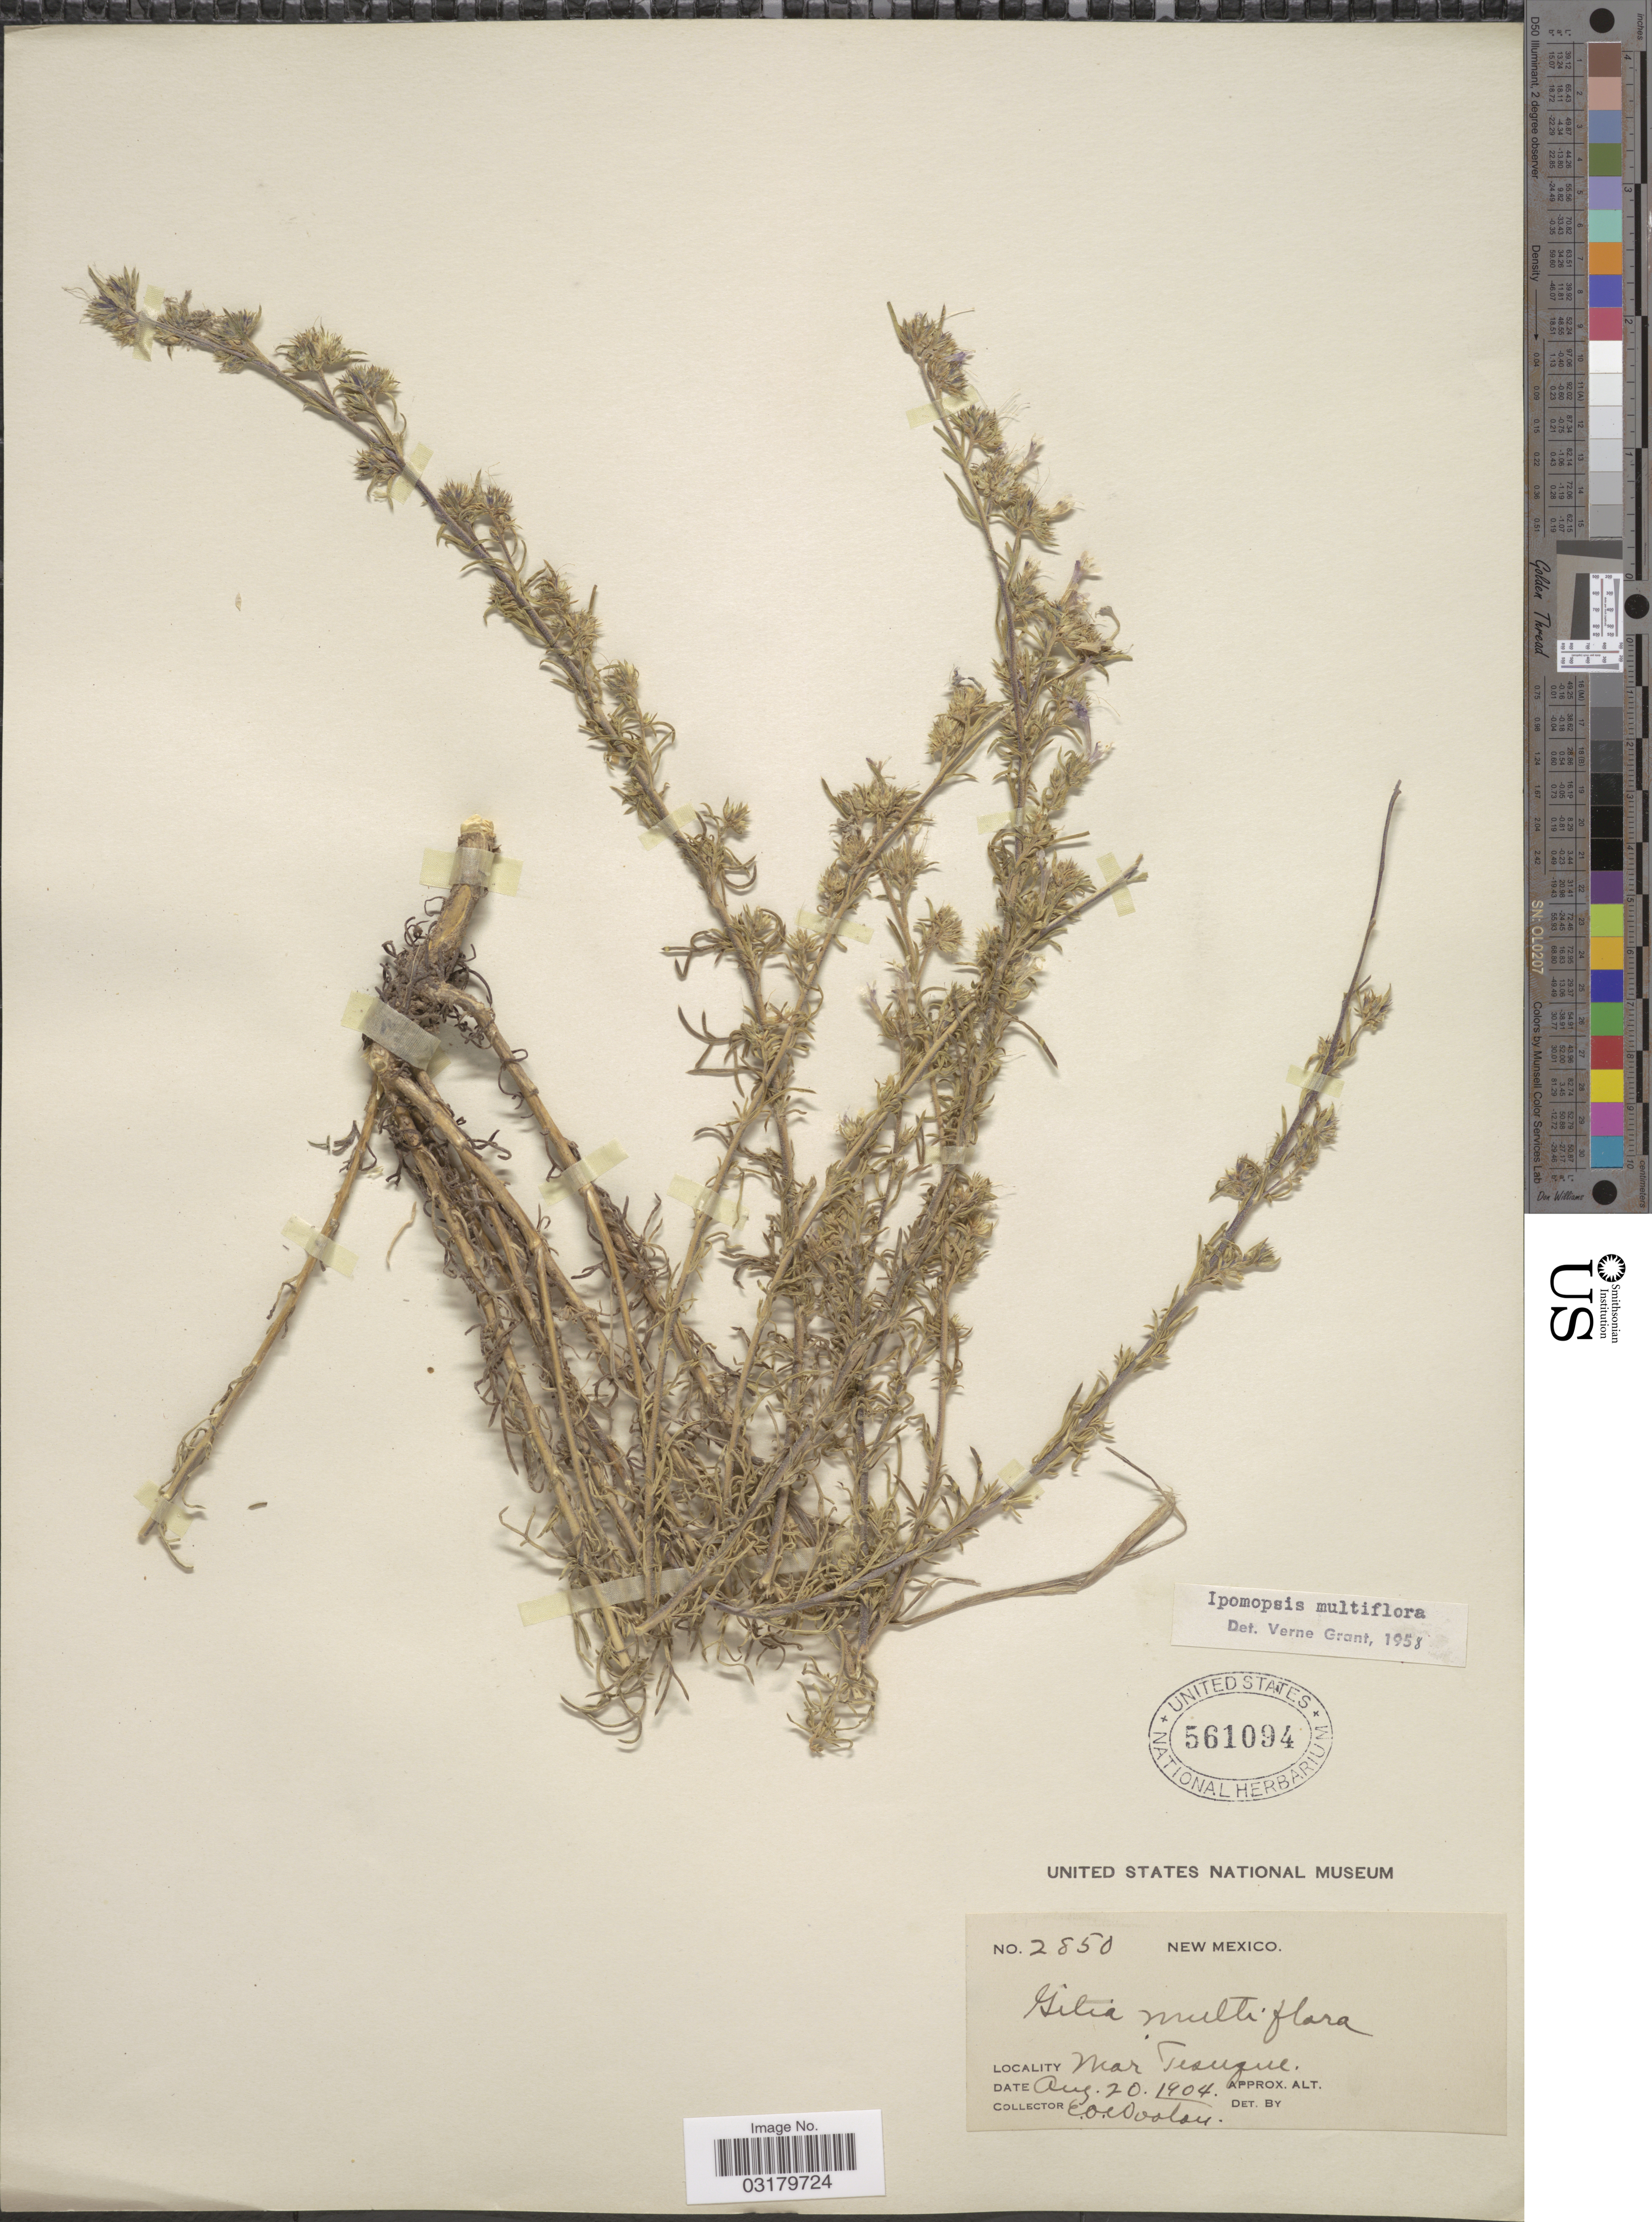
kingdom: Plantae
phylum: Tracheophyta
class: Magnoliopsida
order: Ericales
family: Polemoniaceae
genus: Ipomopsis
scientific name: Ipomopsis multiflora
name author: (Nutt.) V.E. Grant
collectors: E. O. Wooton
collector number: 2850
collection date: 1904-08-20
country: United States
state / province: New Mexico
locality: Near Tesuque.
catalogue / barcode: US 561094